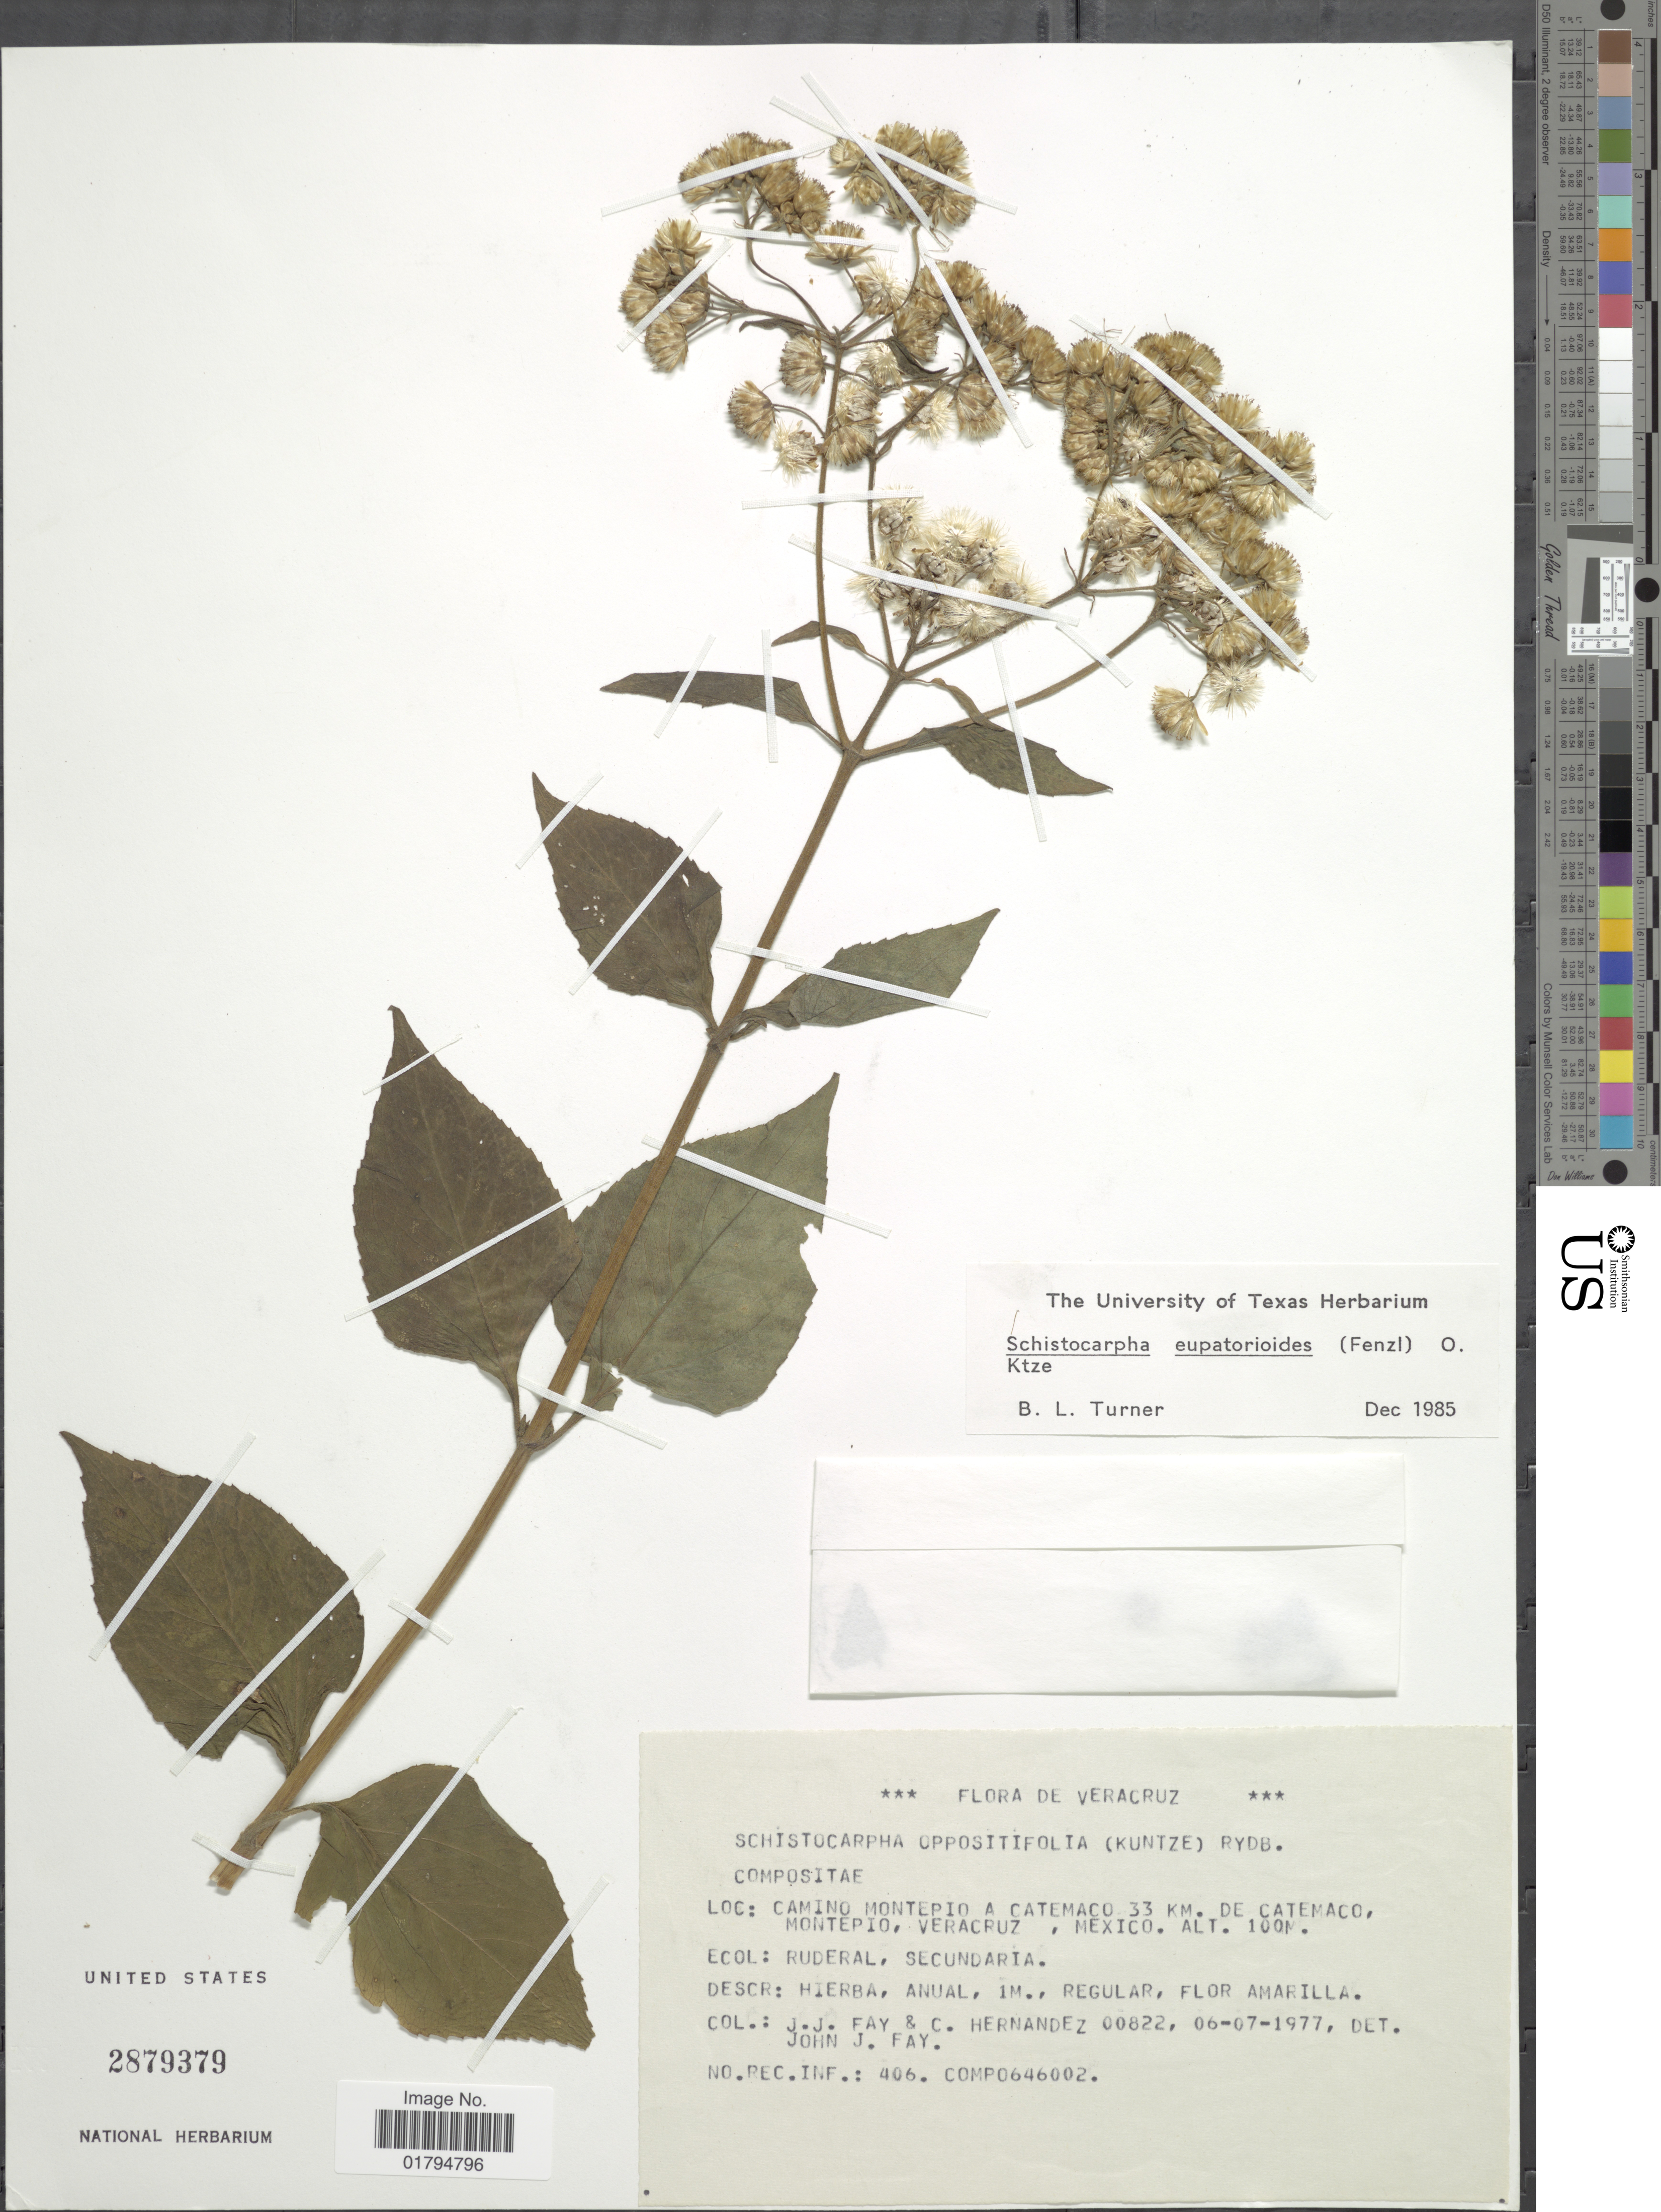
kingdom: Plantae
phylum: Tracheophyta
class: Magnoliopsida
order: Asterales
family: Asteraceae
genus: Schistocarpha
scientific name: Schistocarpha eupatorioides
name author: (Fenzl) Kuntze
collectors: J. J. Fay & C. Hernandez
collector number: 00822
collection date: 1977-07-06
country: Mexico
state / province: Veracruz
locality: Camino Montepio a Catemaco 3 km de Catemaco Montepio, Veracruz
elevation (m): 100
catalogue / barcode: US 2879379